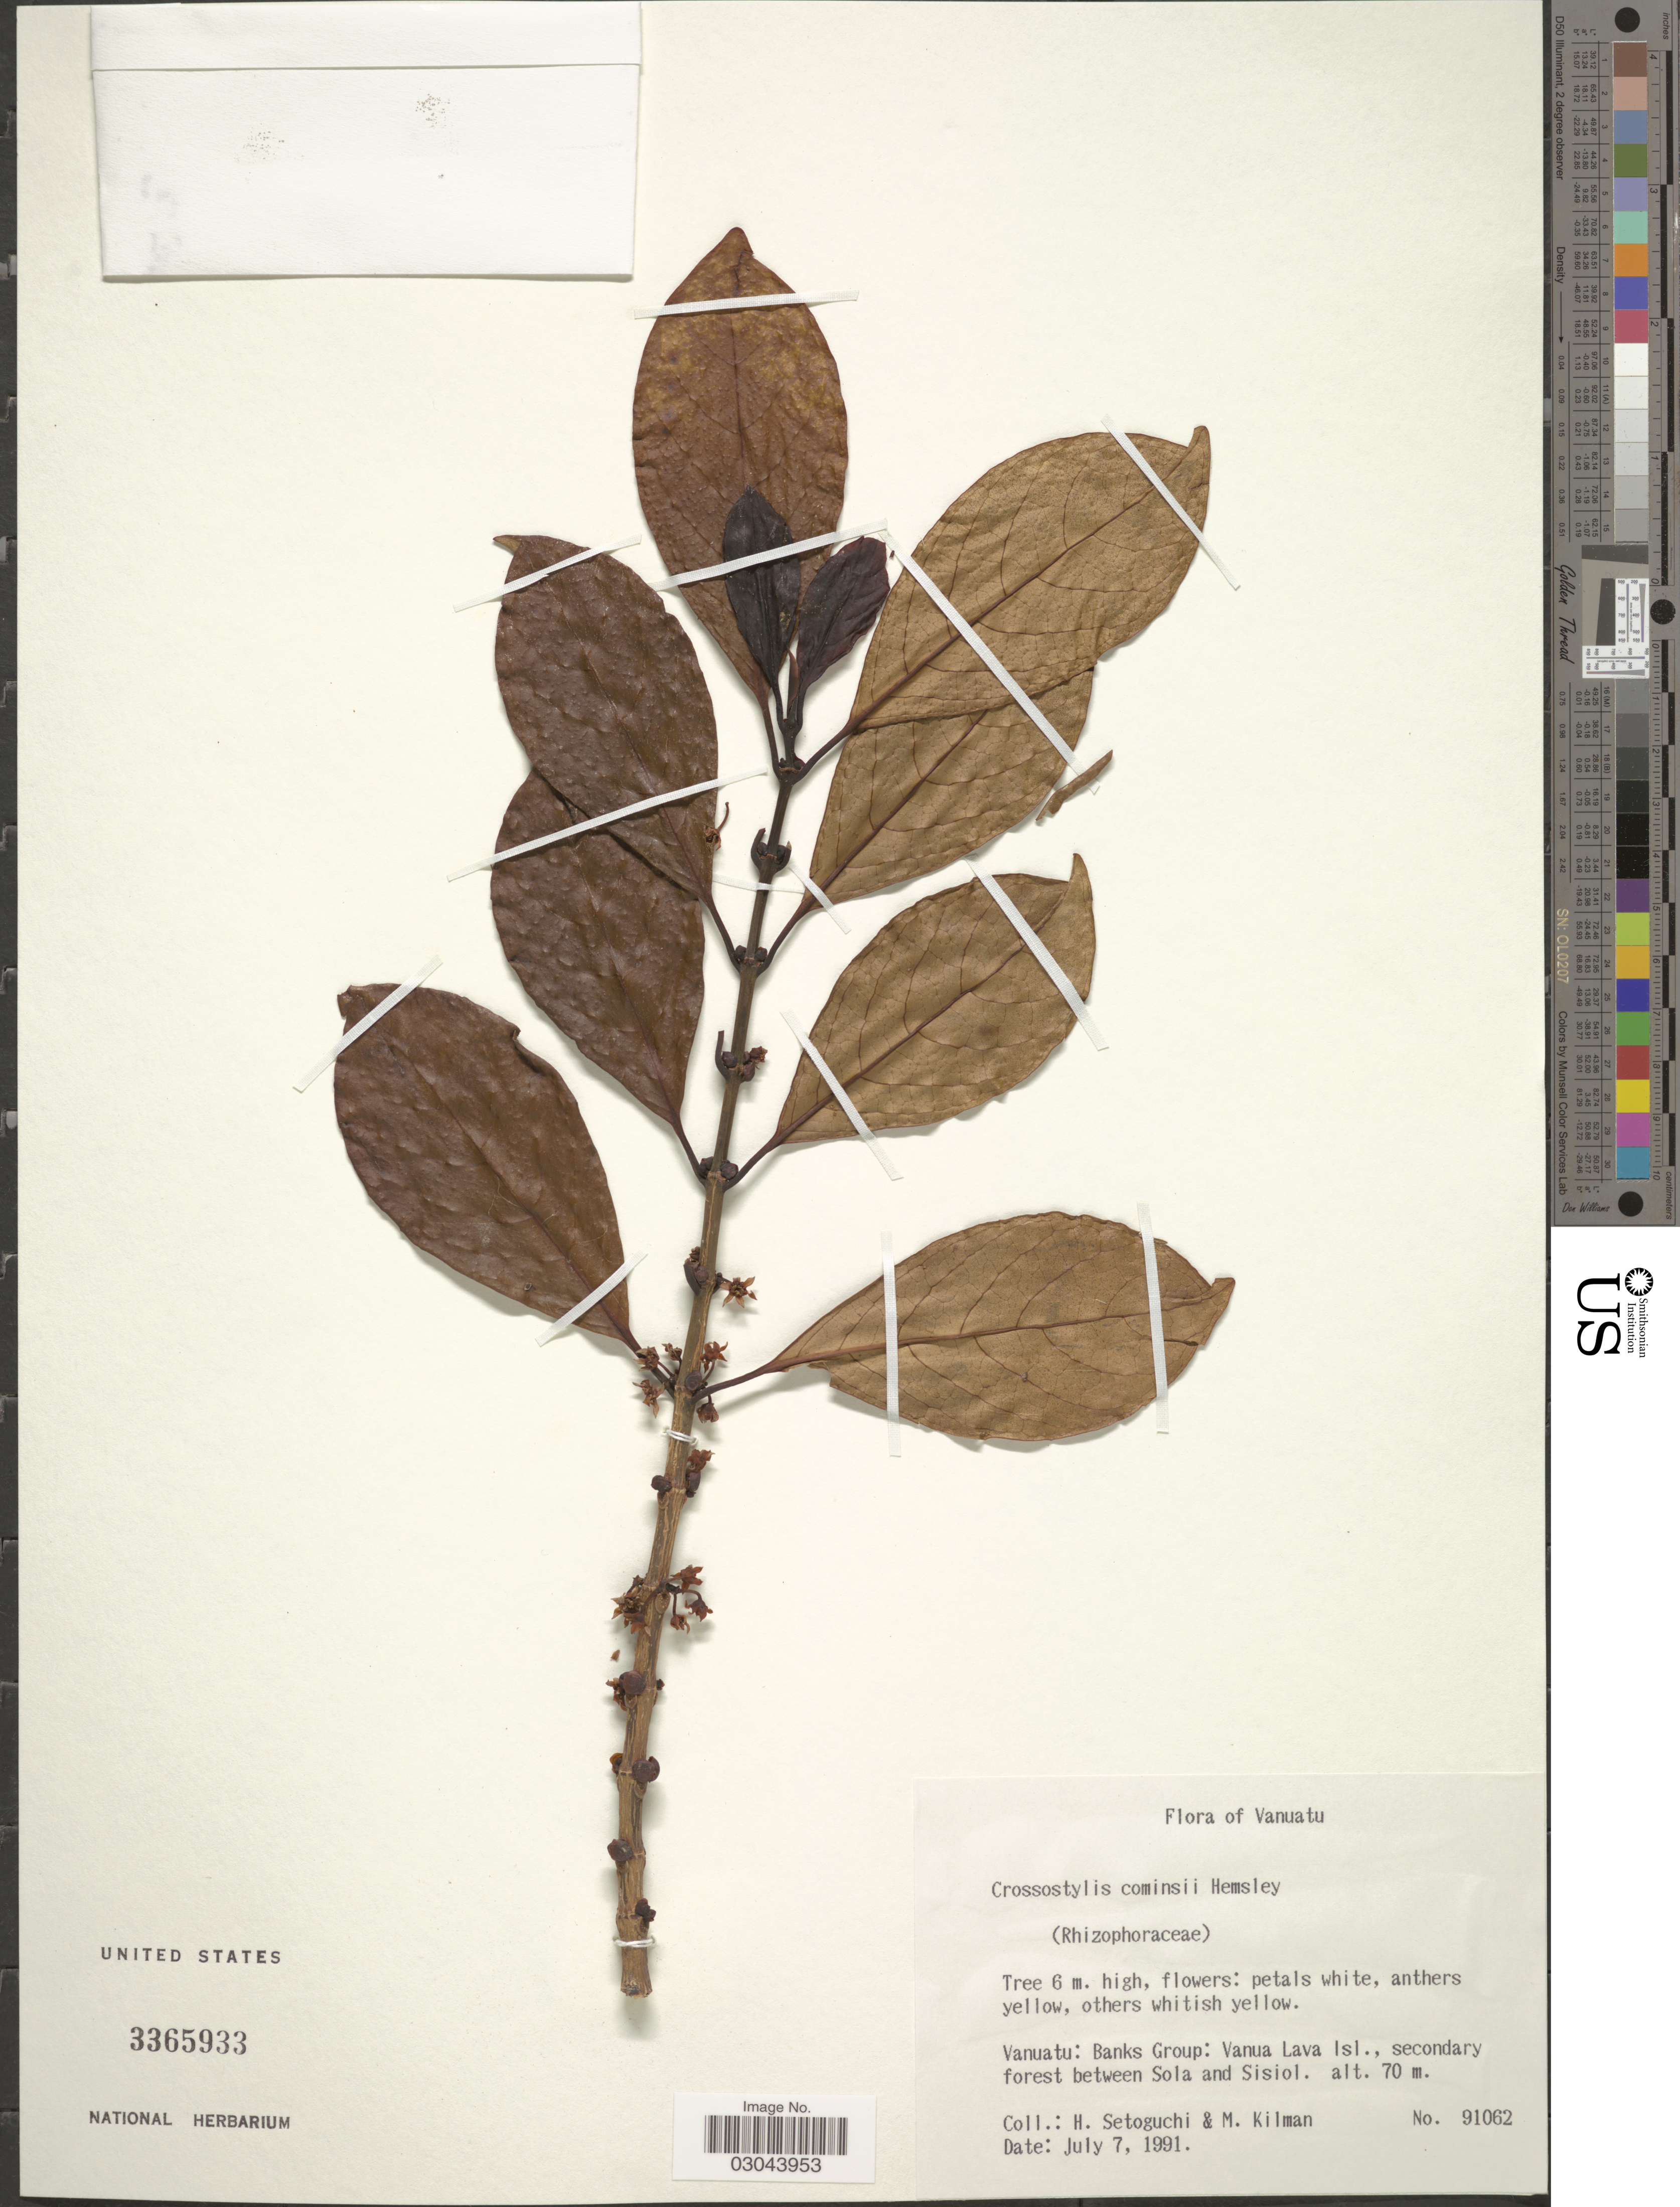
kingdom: Plantae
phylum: Tracheophyta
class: Magnoliopsida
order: Malpighiales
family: Rhizophoraceae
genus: Crossostylis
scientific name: Crossostylis cominsii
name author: Hemsl.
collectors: H. Setoguchi & M. Kilman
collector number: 91062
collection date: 1991-07-07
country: Vanuatu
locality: Banks Group: Vanua Lava Isl., secondary forest between Sola and Sisiol.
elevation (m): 70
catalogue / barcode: US 3365933